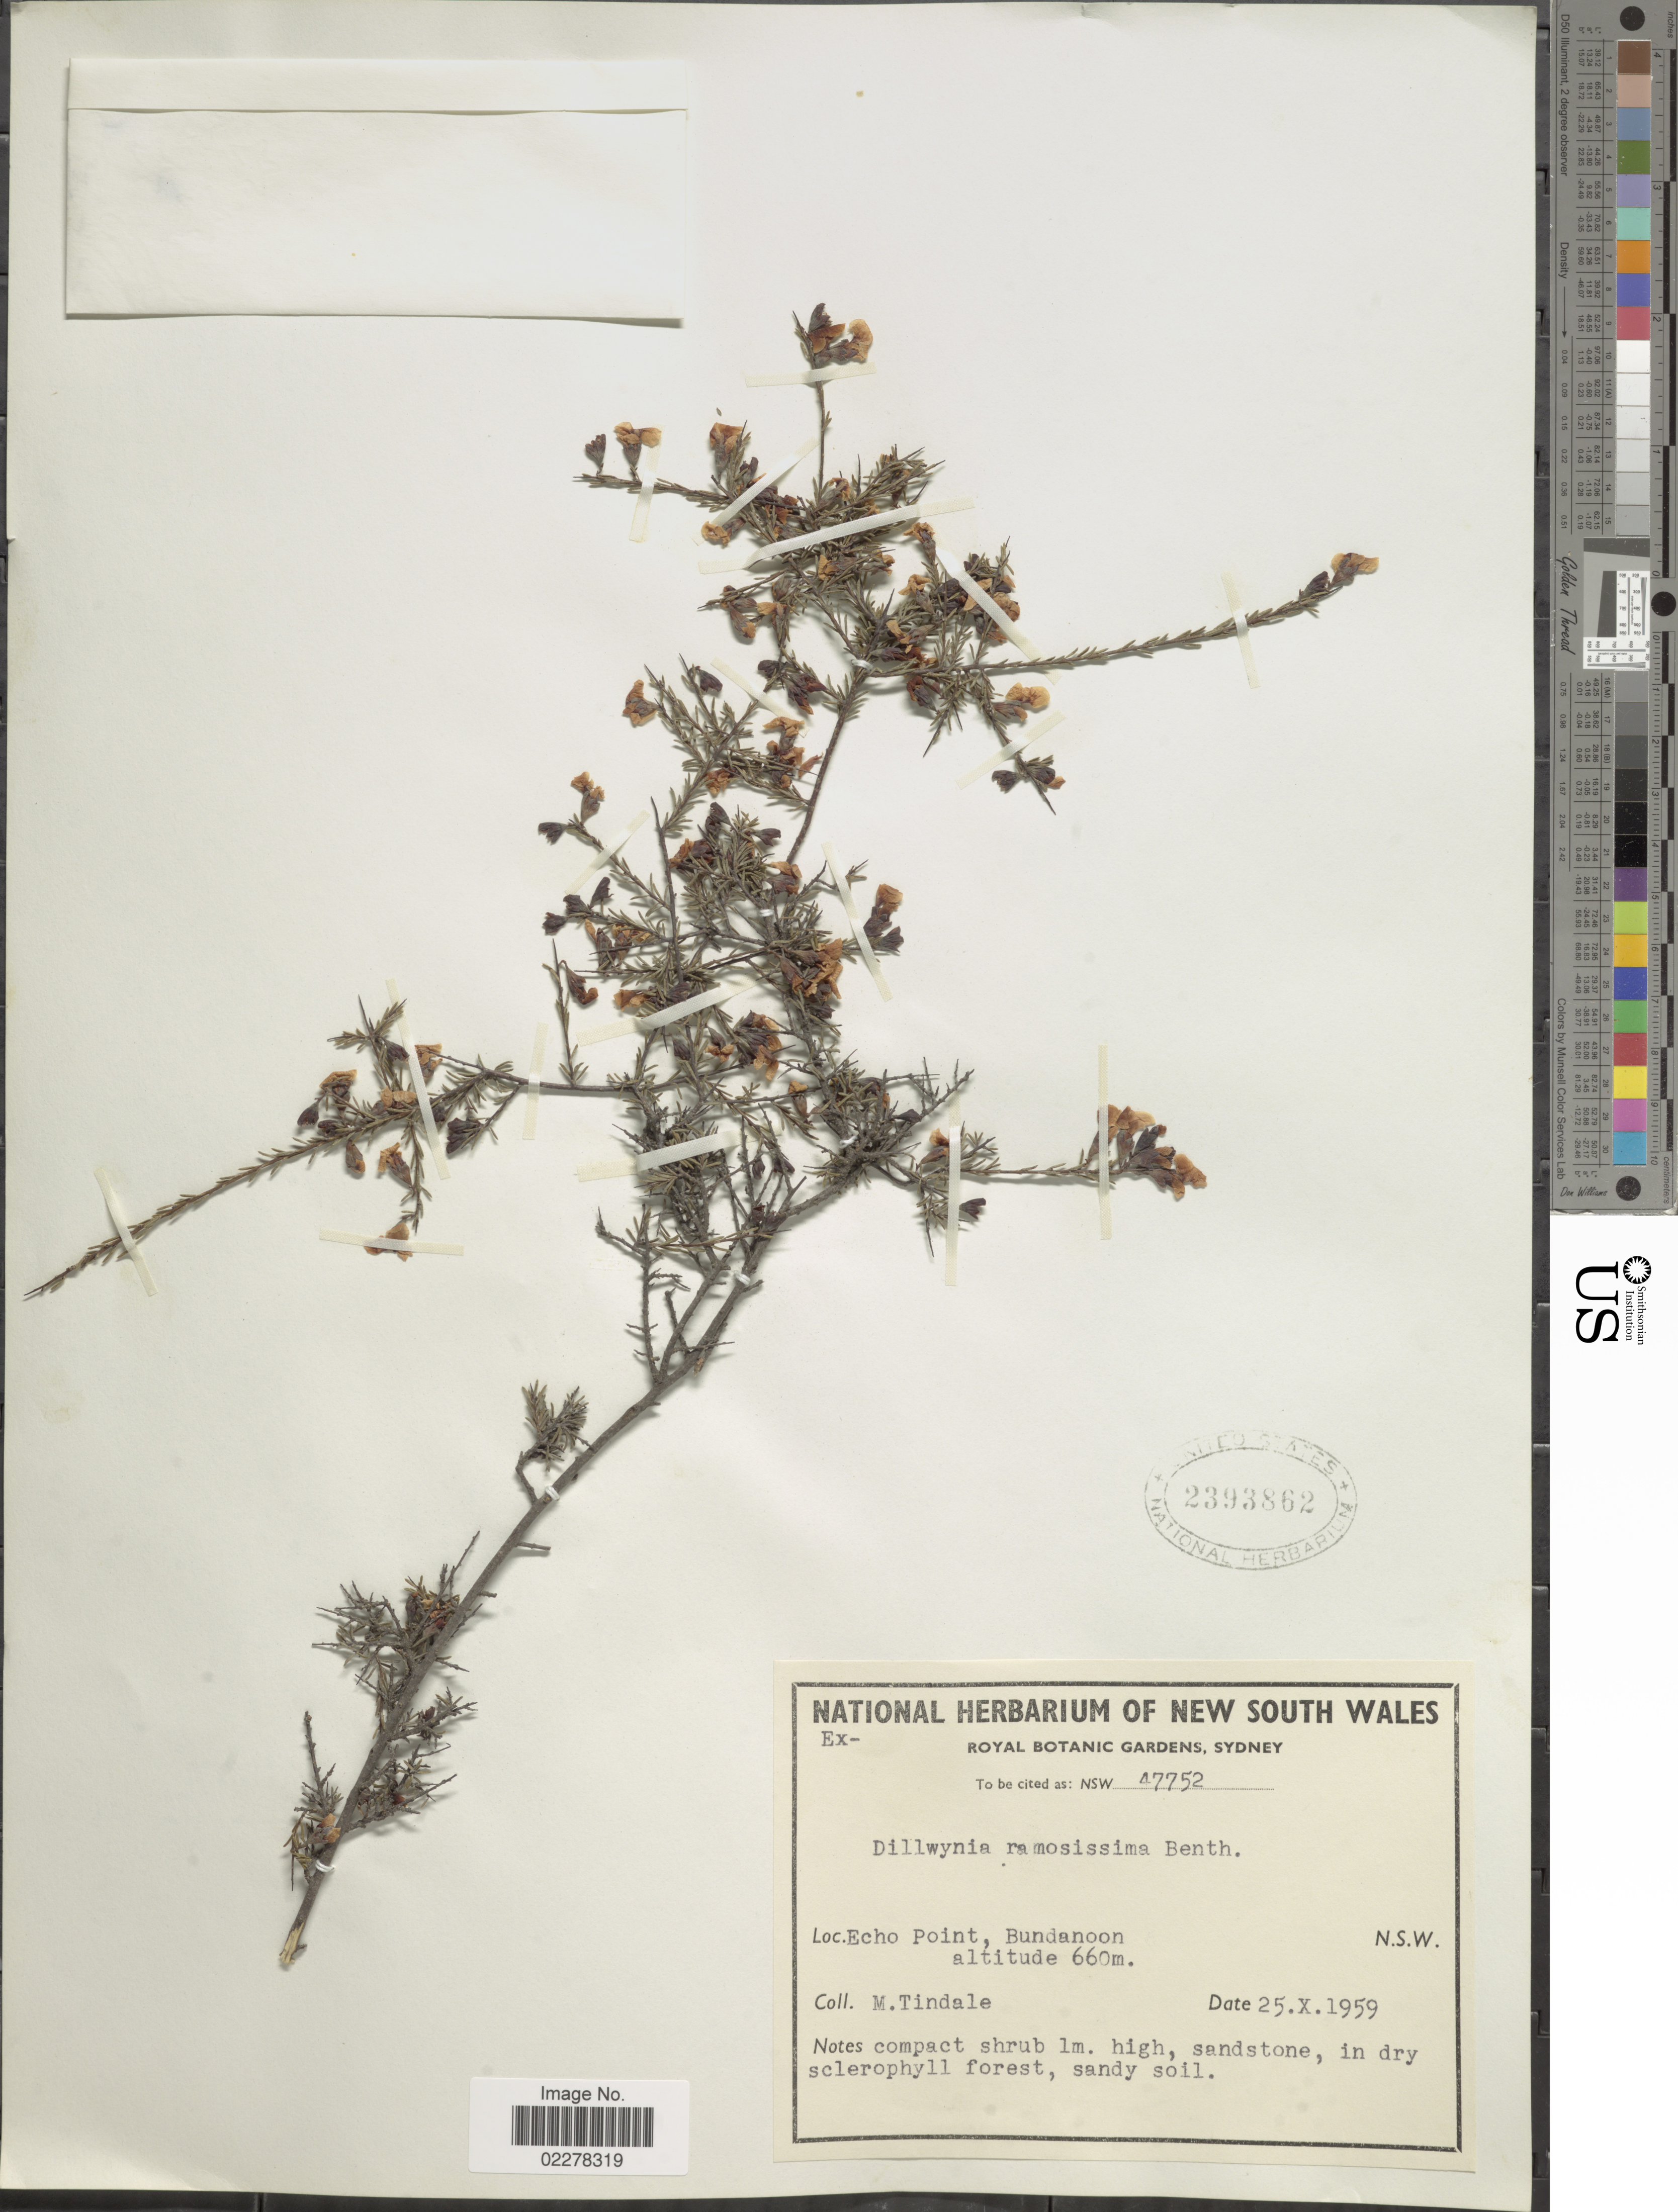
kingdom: Plantae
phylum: Tracheophyta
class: Magnoliopsida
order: Fabales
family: Fabaceae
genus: Dillwynia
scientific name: Dillwynia ramosissima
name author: Benth.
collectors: M. D. Tindale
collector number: NSW47752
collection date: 1959-10-25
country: Australia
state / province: New South Wales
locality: Echo Point, Bundanoon. N.S.W.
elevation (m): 660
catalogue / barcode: US 2393862